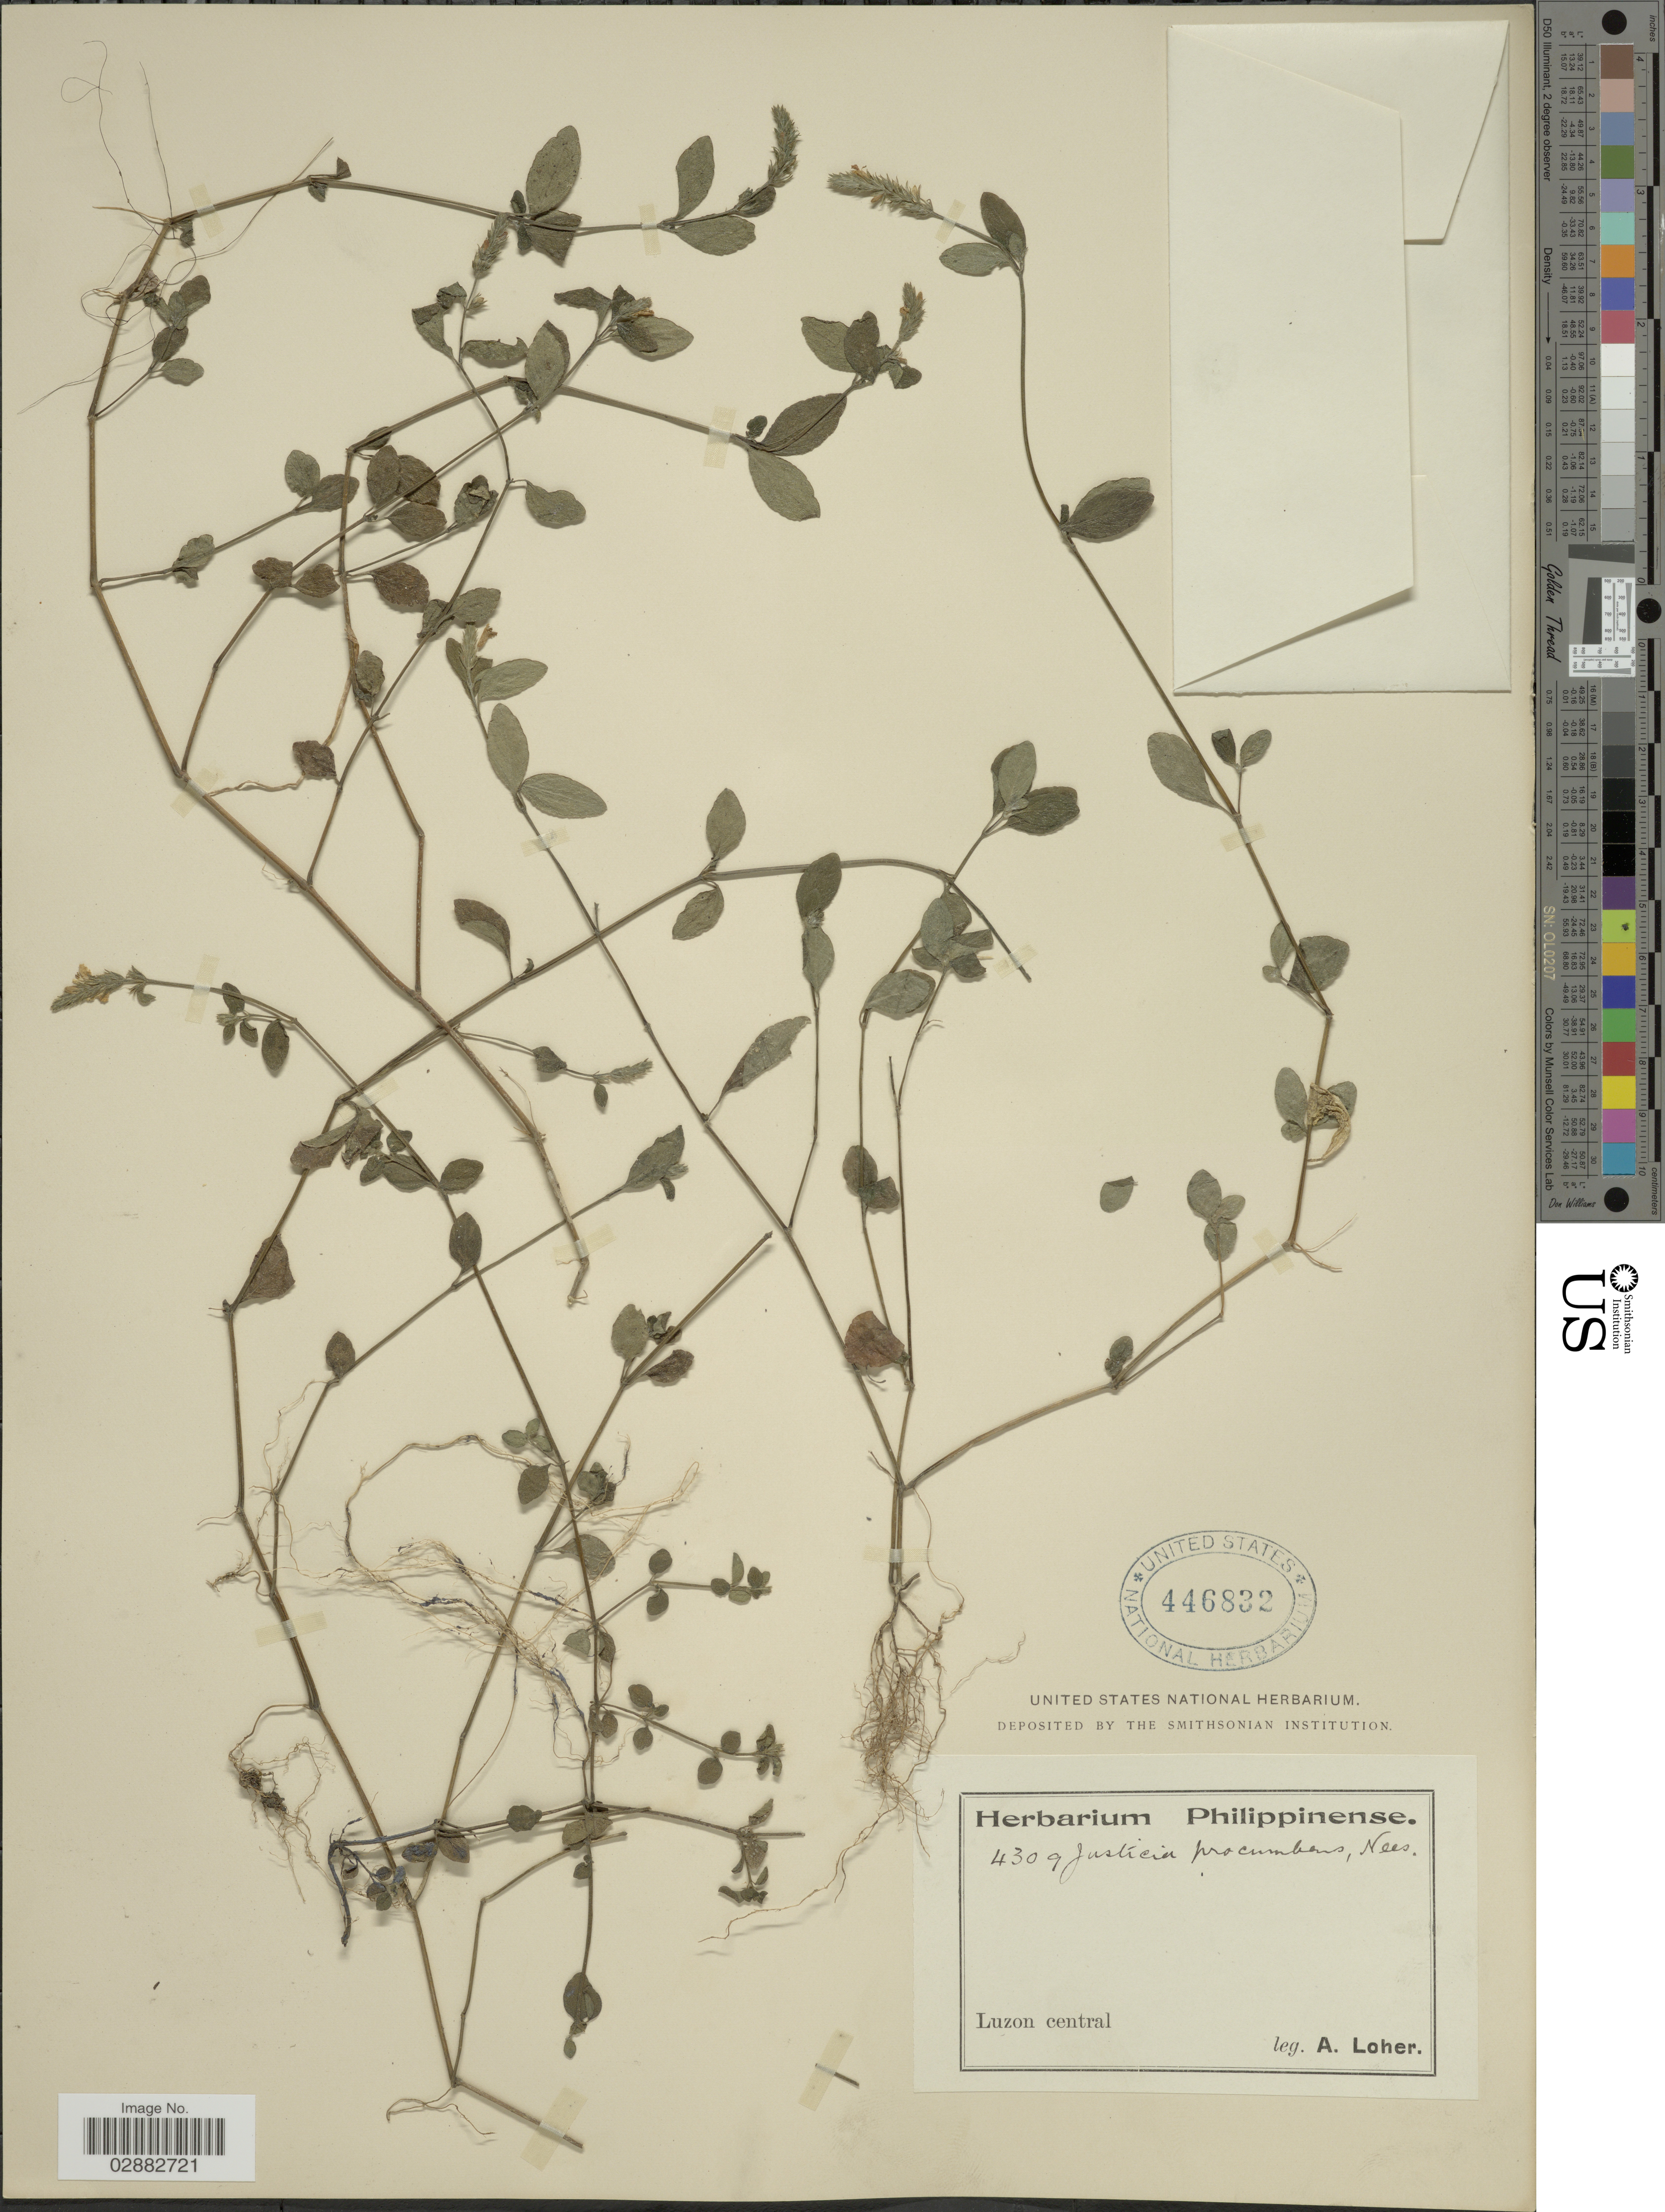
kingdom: Plantae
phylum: Tracheophyta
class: Magnoliopsida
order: Lamiales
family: Acanthaceae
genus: Justicia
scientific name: Justicia procumbens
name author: L.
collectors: A. Loher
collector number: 4309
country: Philippines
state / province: Central Luzon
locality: Luzon Central.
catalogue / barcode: US 446832